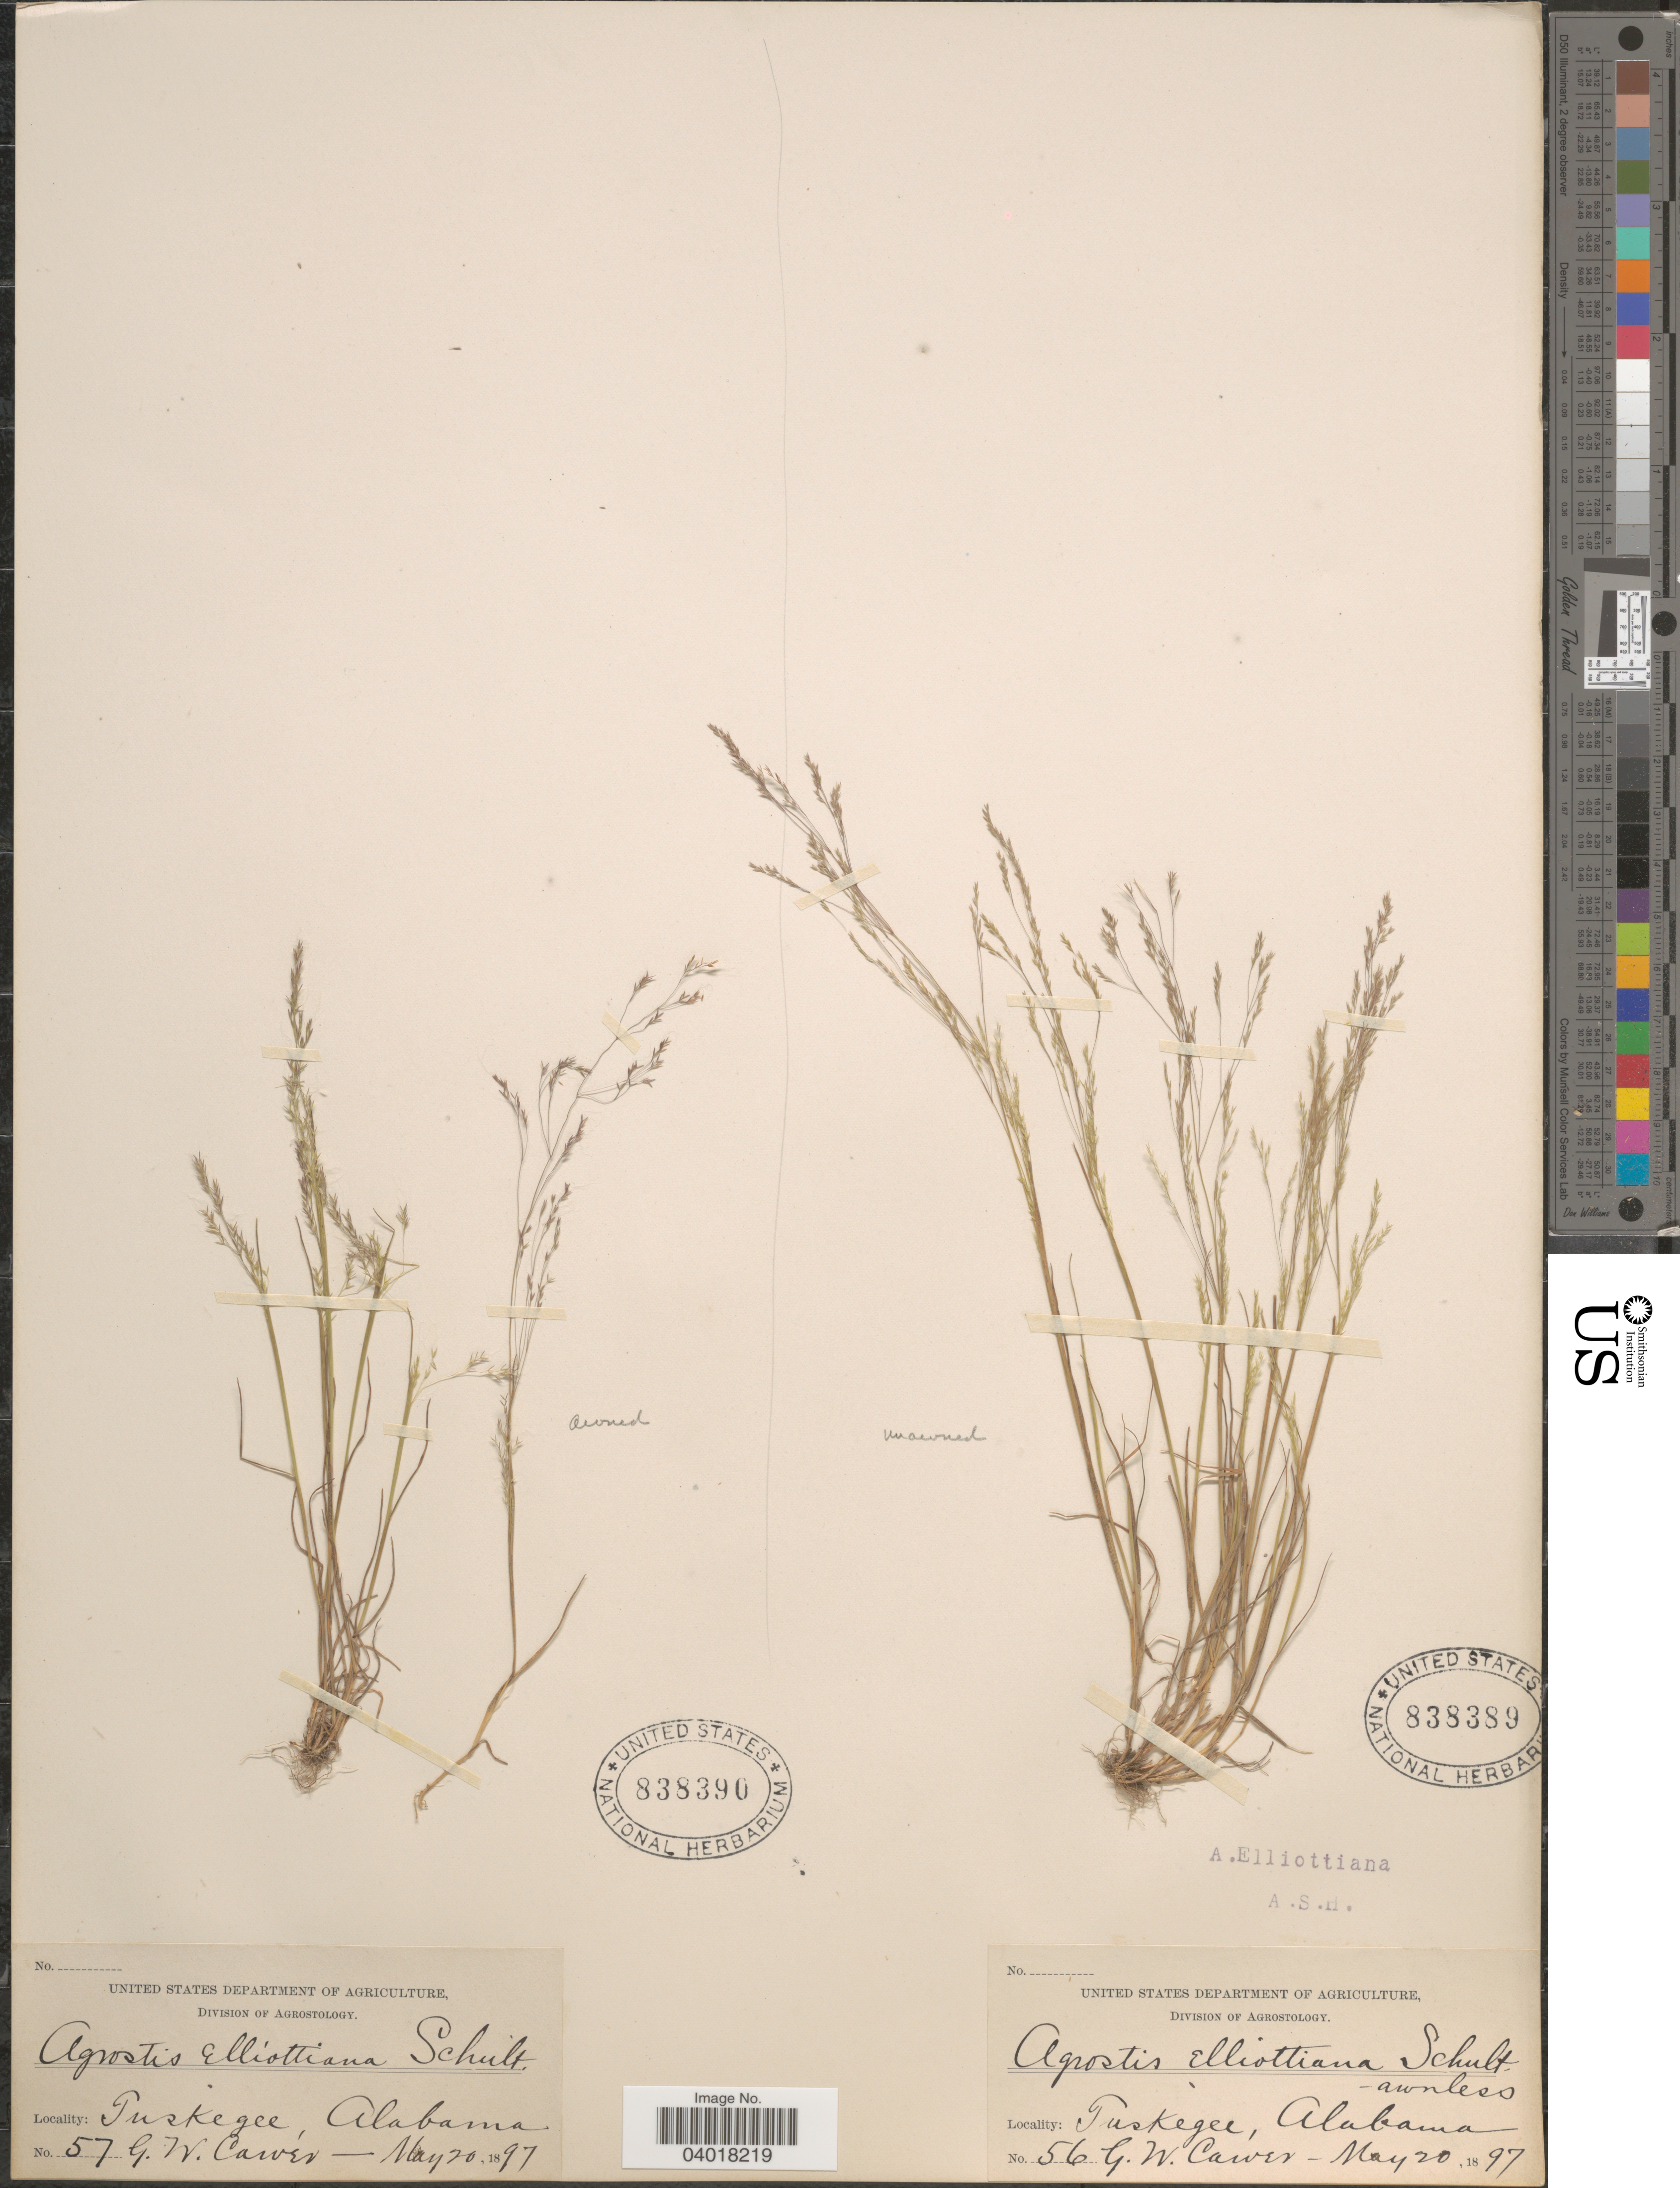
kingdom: Plantae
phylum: Tracheophyta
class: Liliopsida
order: Poales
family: Poaceae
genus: Agrostis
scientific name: Agrostis elliottiana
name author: Schult.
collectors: G. Carver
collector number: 56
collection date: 1897-05-20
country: United States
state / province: Alabama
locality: Tuskegee.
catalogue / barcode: US 838389